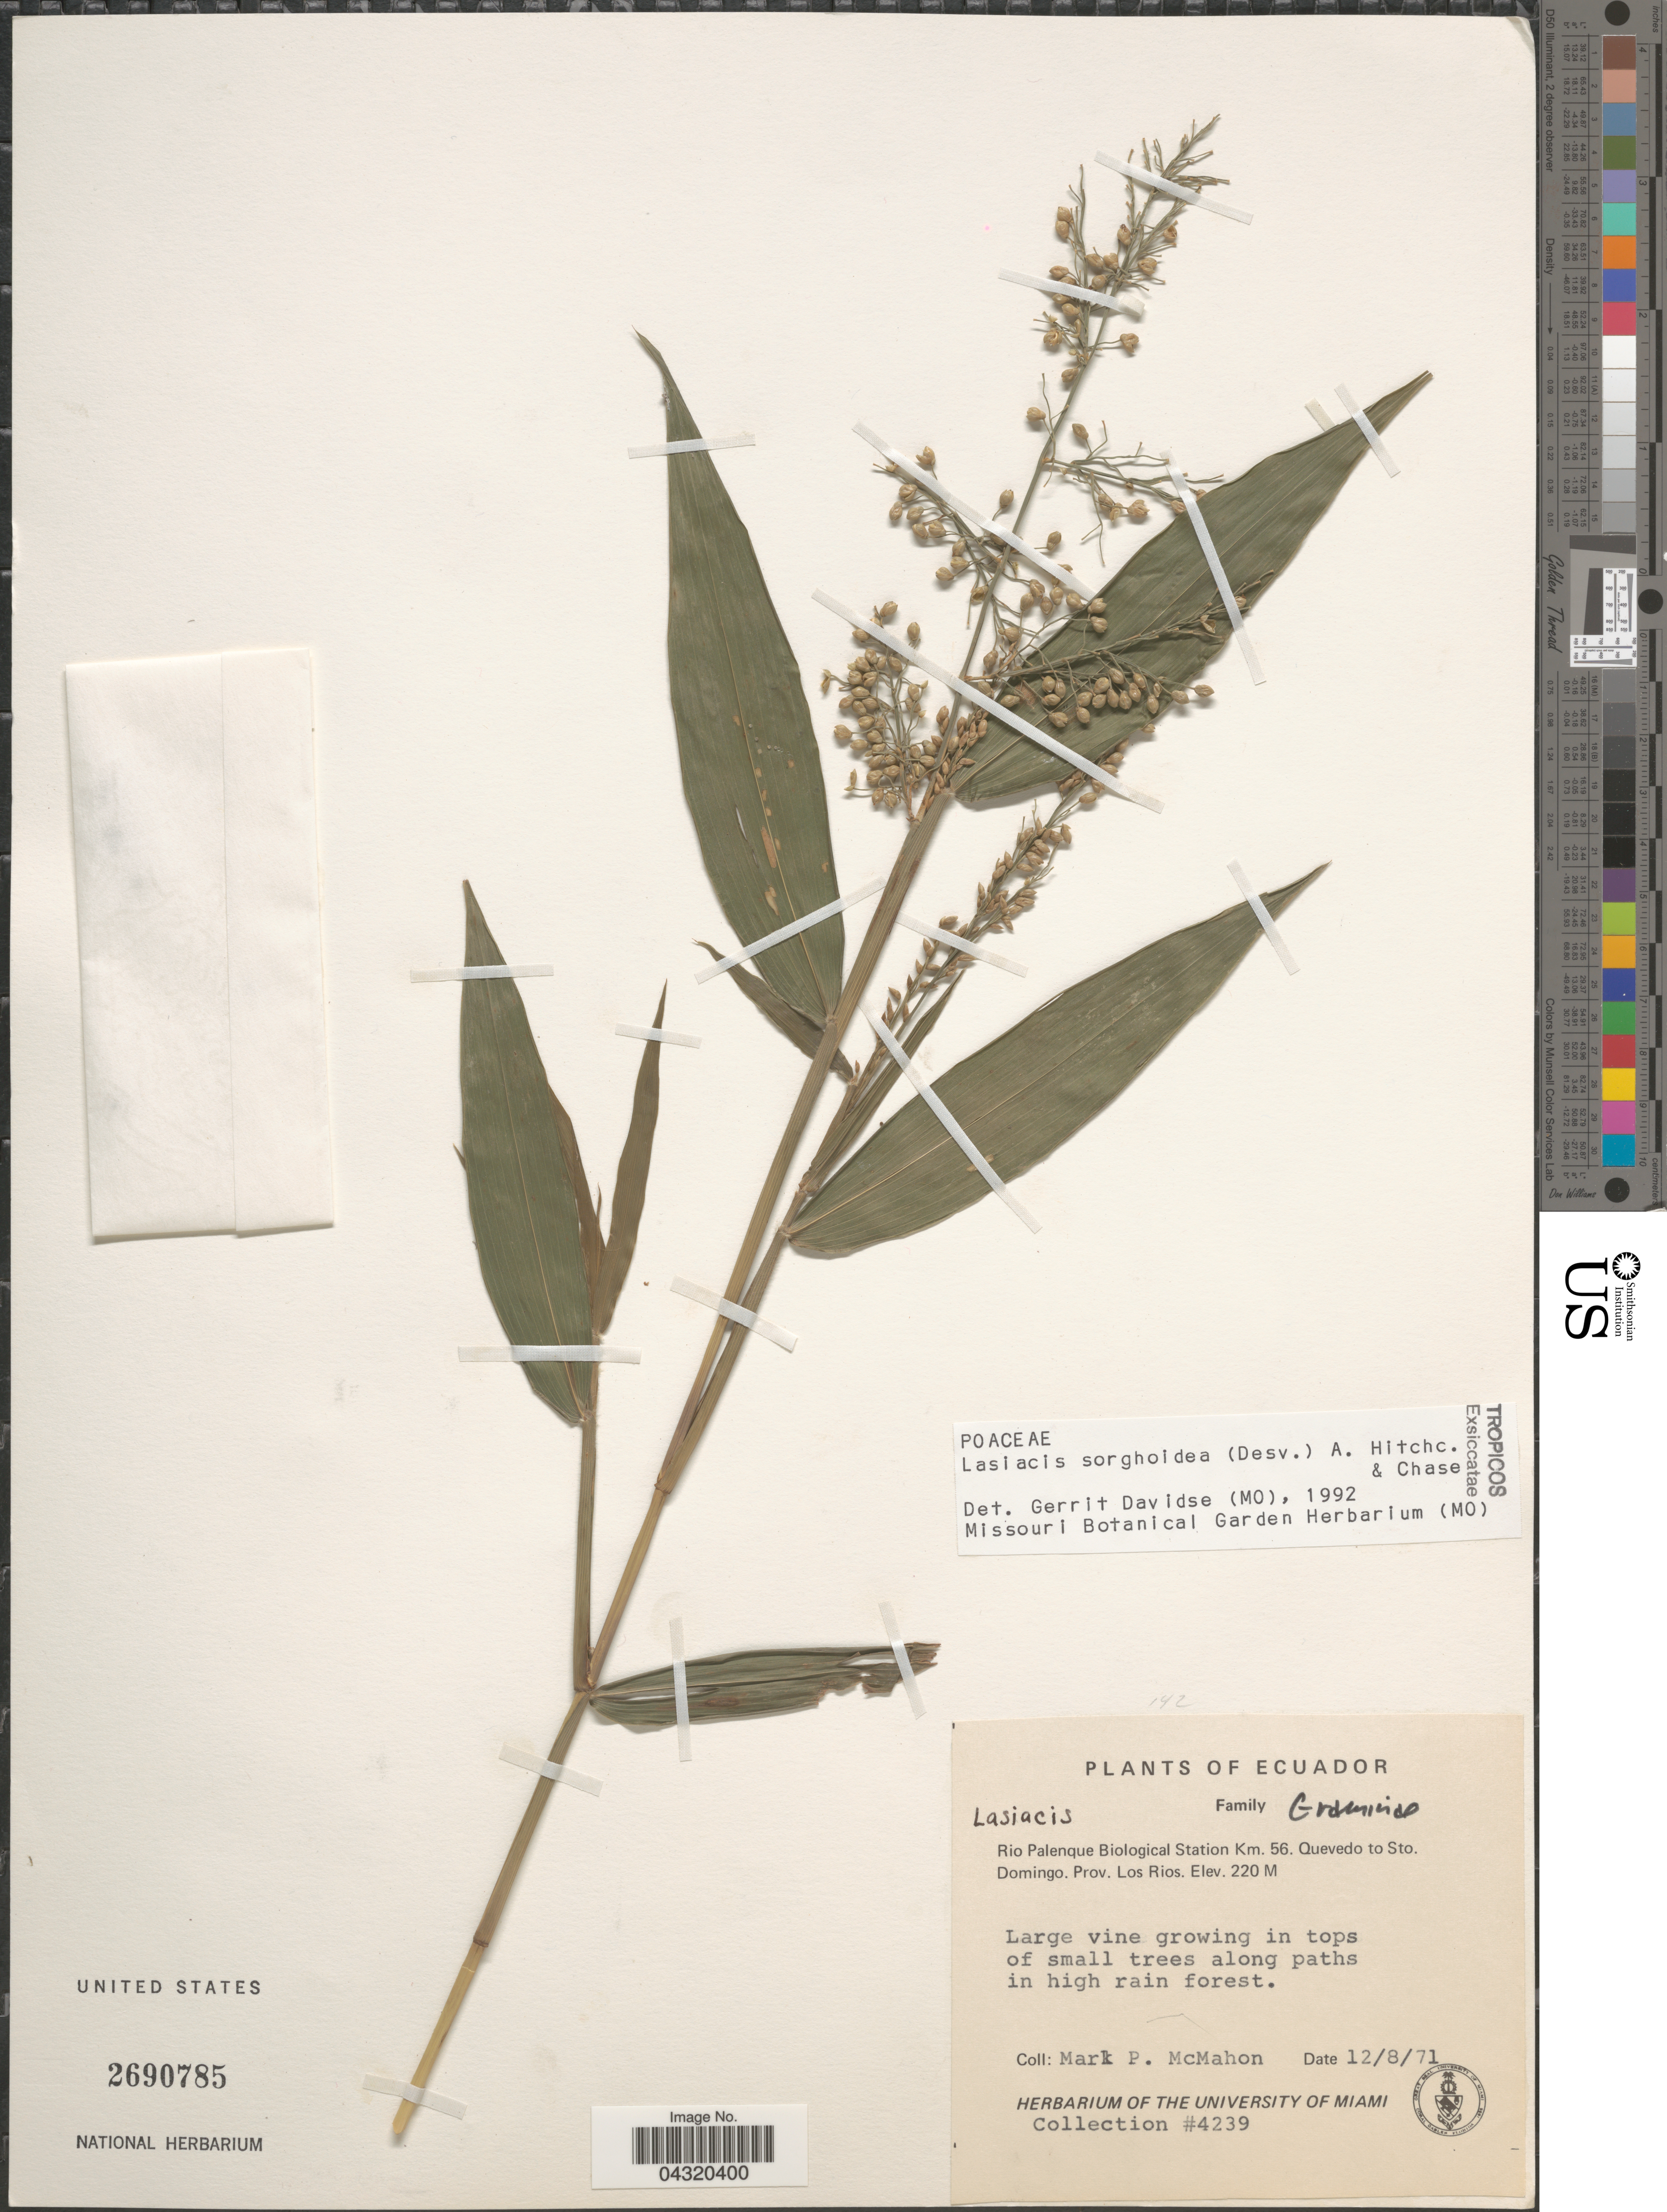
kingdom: Plantae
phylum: Tracheophyta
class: Liliopsida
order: Poales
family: Poaceae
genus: Lasiacis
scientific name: Lasiacis sorghoidea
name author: (Desv. ex Ham.) Hitchc. & Chase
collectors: M. McMahon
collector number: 4239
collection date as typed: Transcribed d/m/y: 12/8/71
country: Ecuador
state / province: Los Ríos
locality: Rio Palenque Biological Station Km. 56. Quevedo to Sto. Domingo. In tops of small trees along paths in high rain forest.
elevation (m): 220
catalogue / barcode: US 2690785